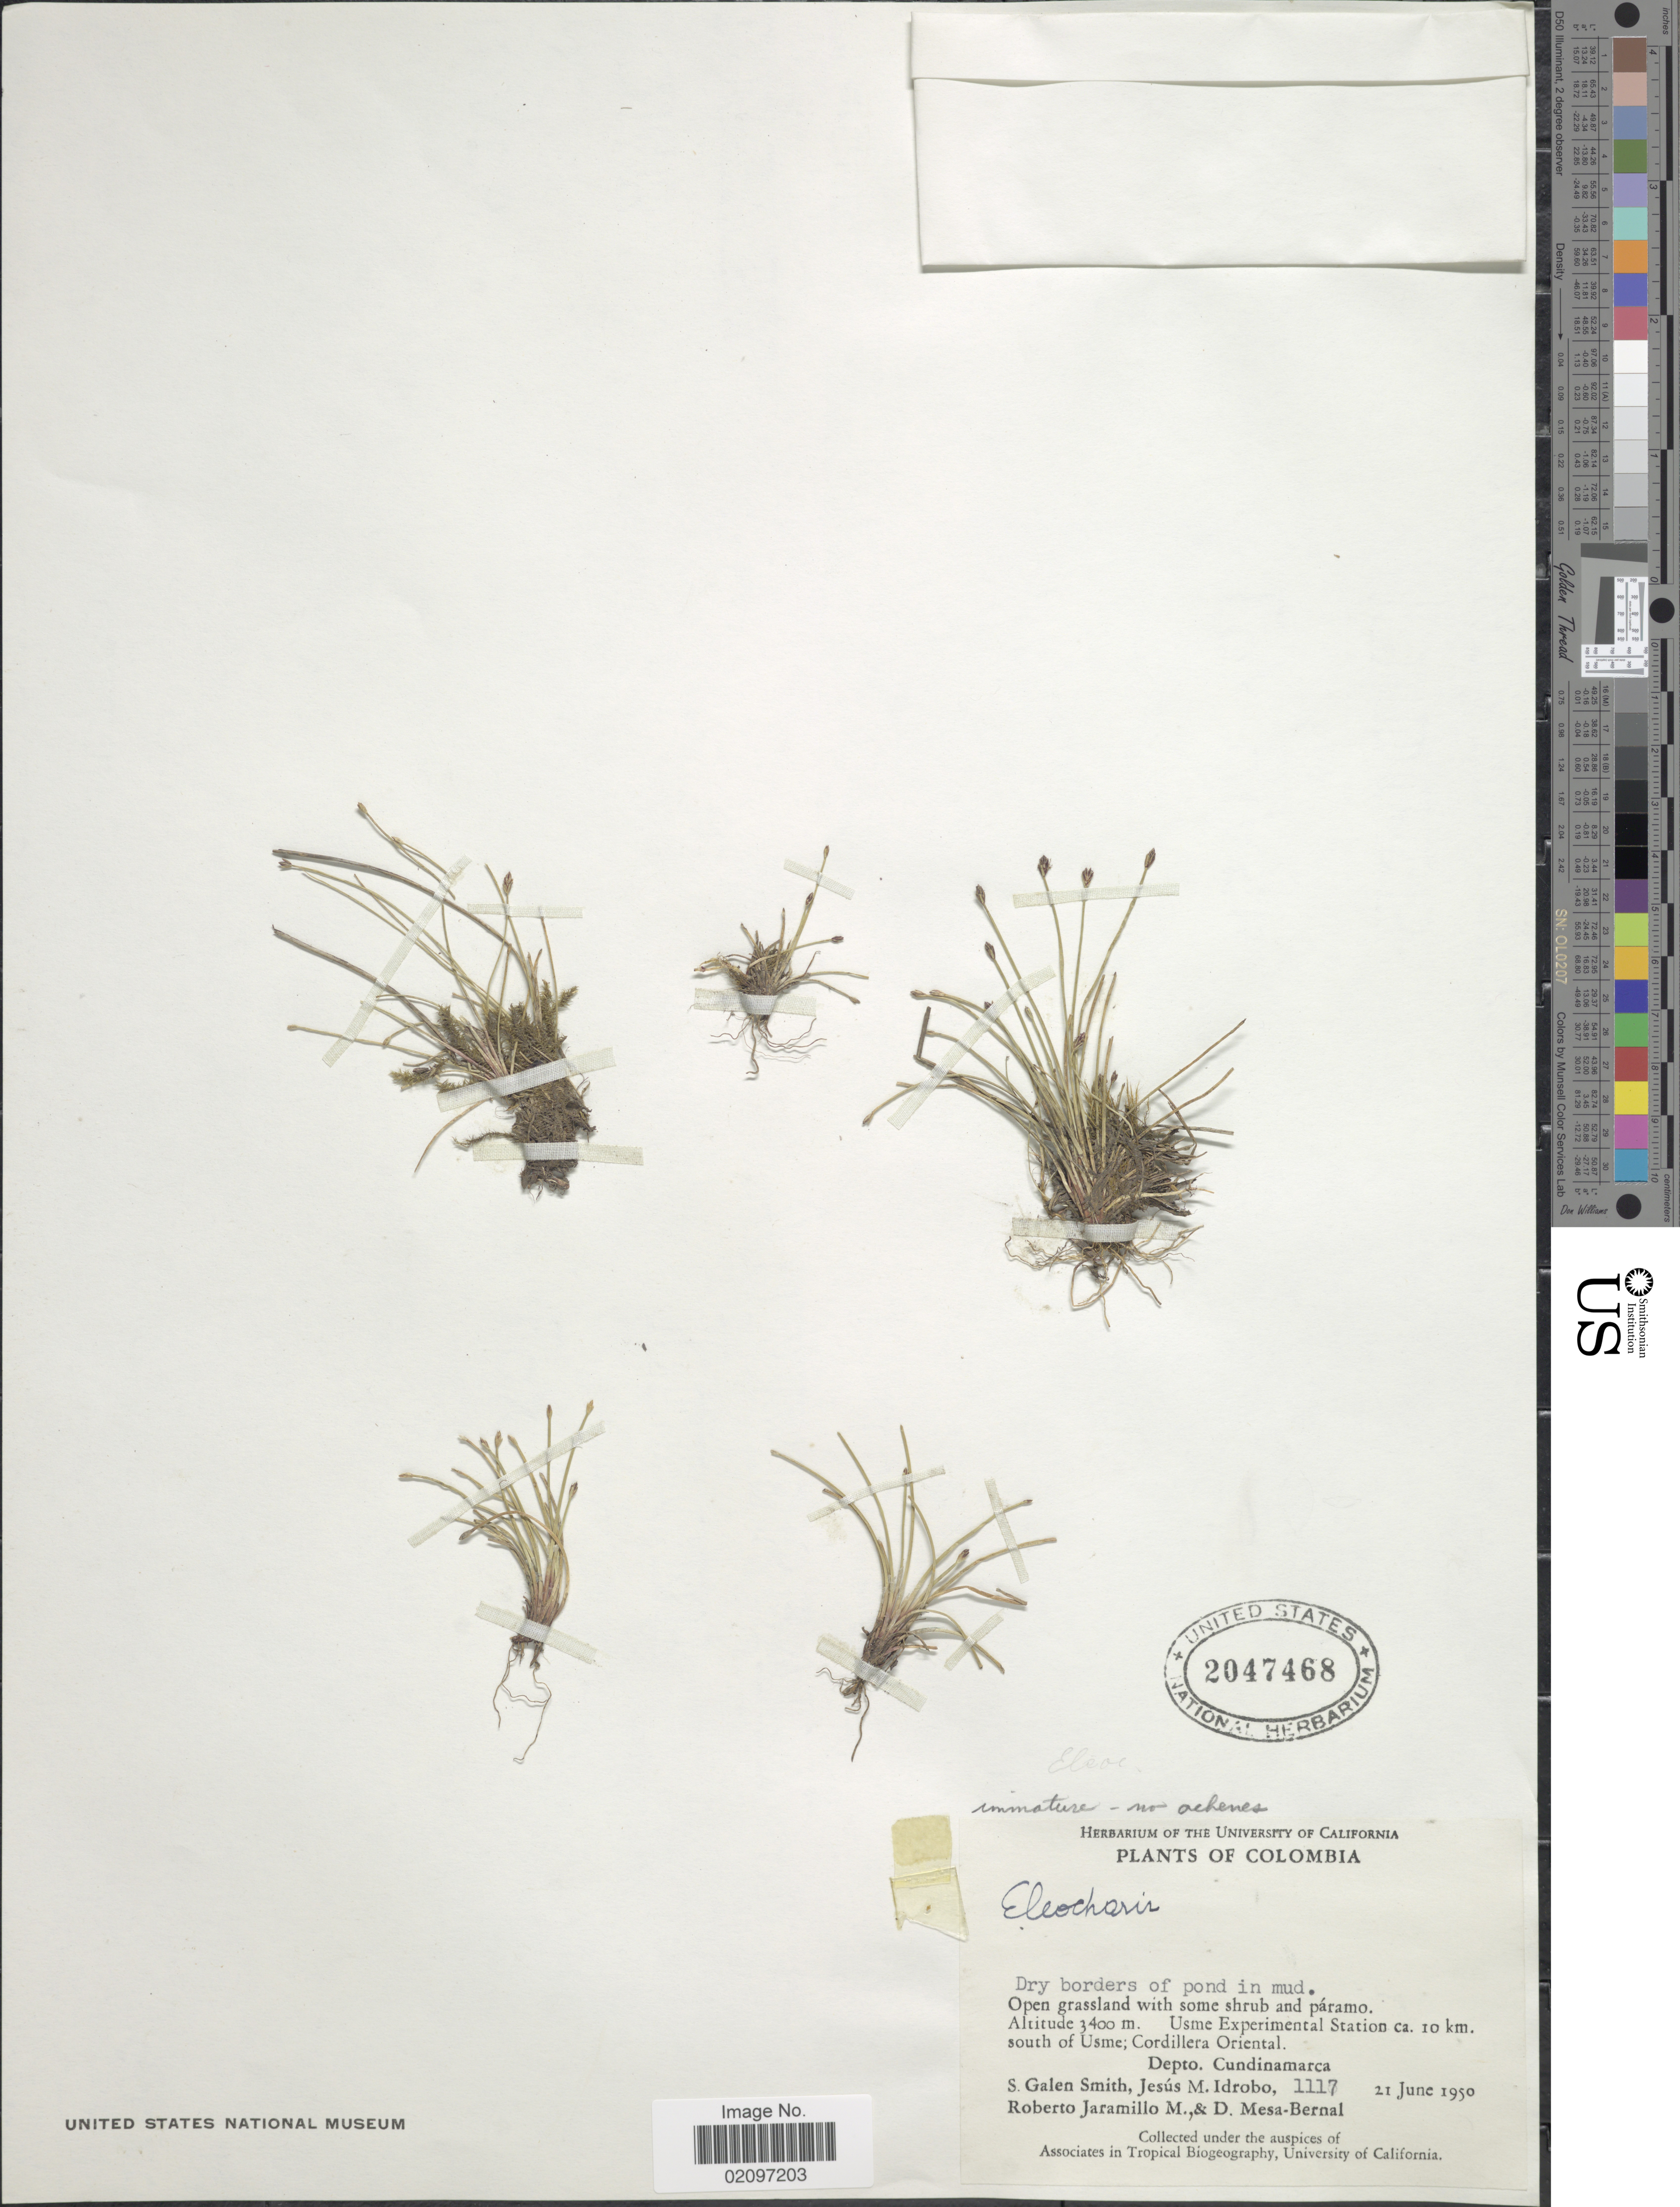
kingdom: Plantae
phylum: Tracheophyta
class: Liliopsida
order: Poales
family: Cyperaceae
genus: Eleocharis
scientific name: Eleocharis sp.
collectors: S. G. Smith, J. M. Idrobo, R. Jaramillo M. & D. Mesa Bernal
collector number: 1117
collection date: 1950-06-21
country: Colombia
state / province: Cundinamarca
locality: Usme Experimental Station, 10 km south of Usme, Cordillera Oriental, Depto. Cundinamarca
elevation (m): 3400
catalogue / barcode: US 2047468